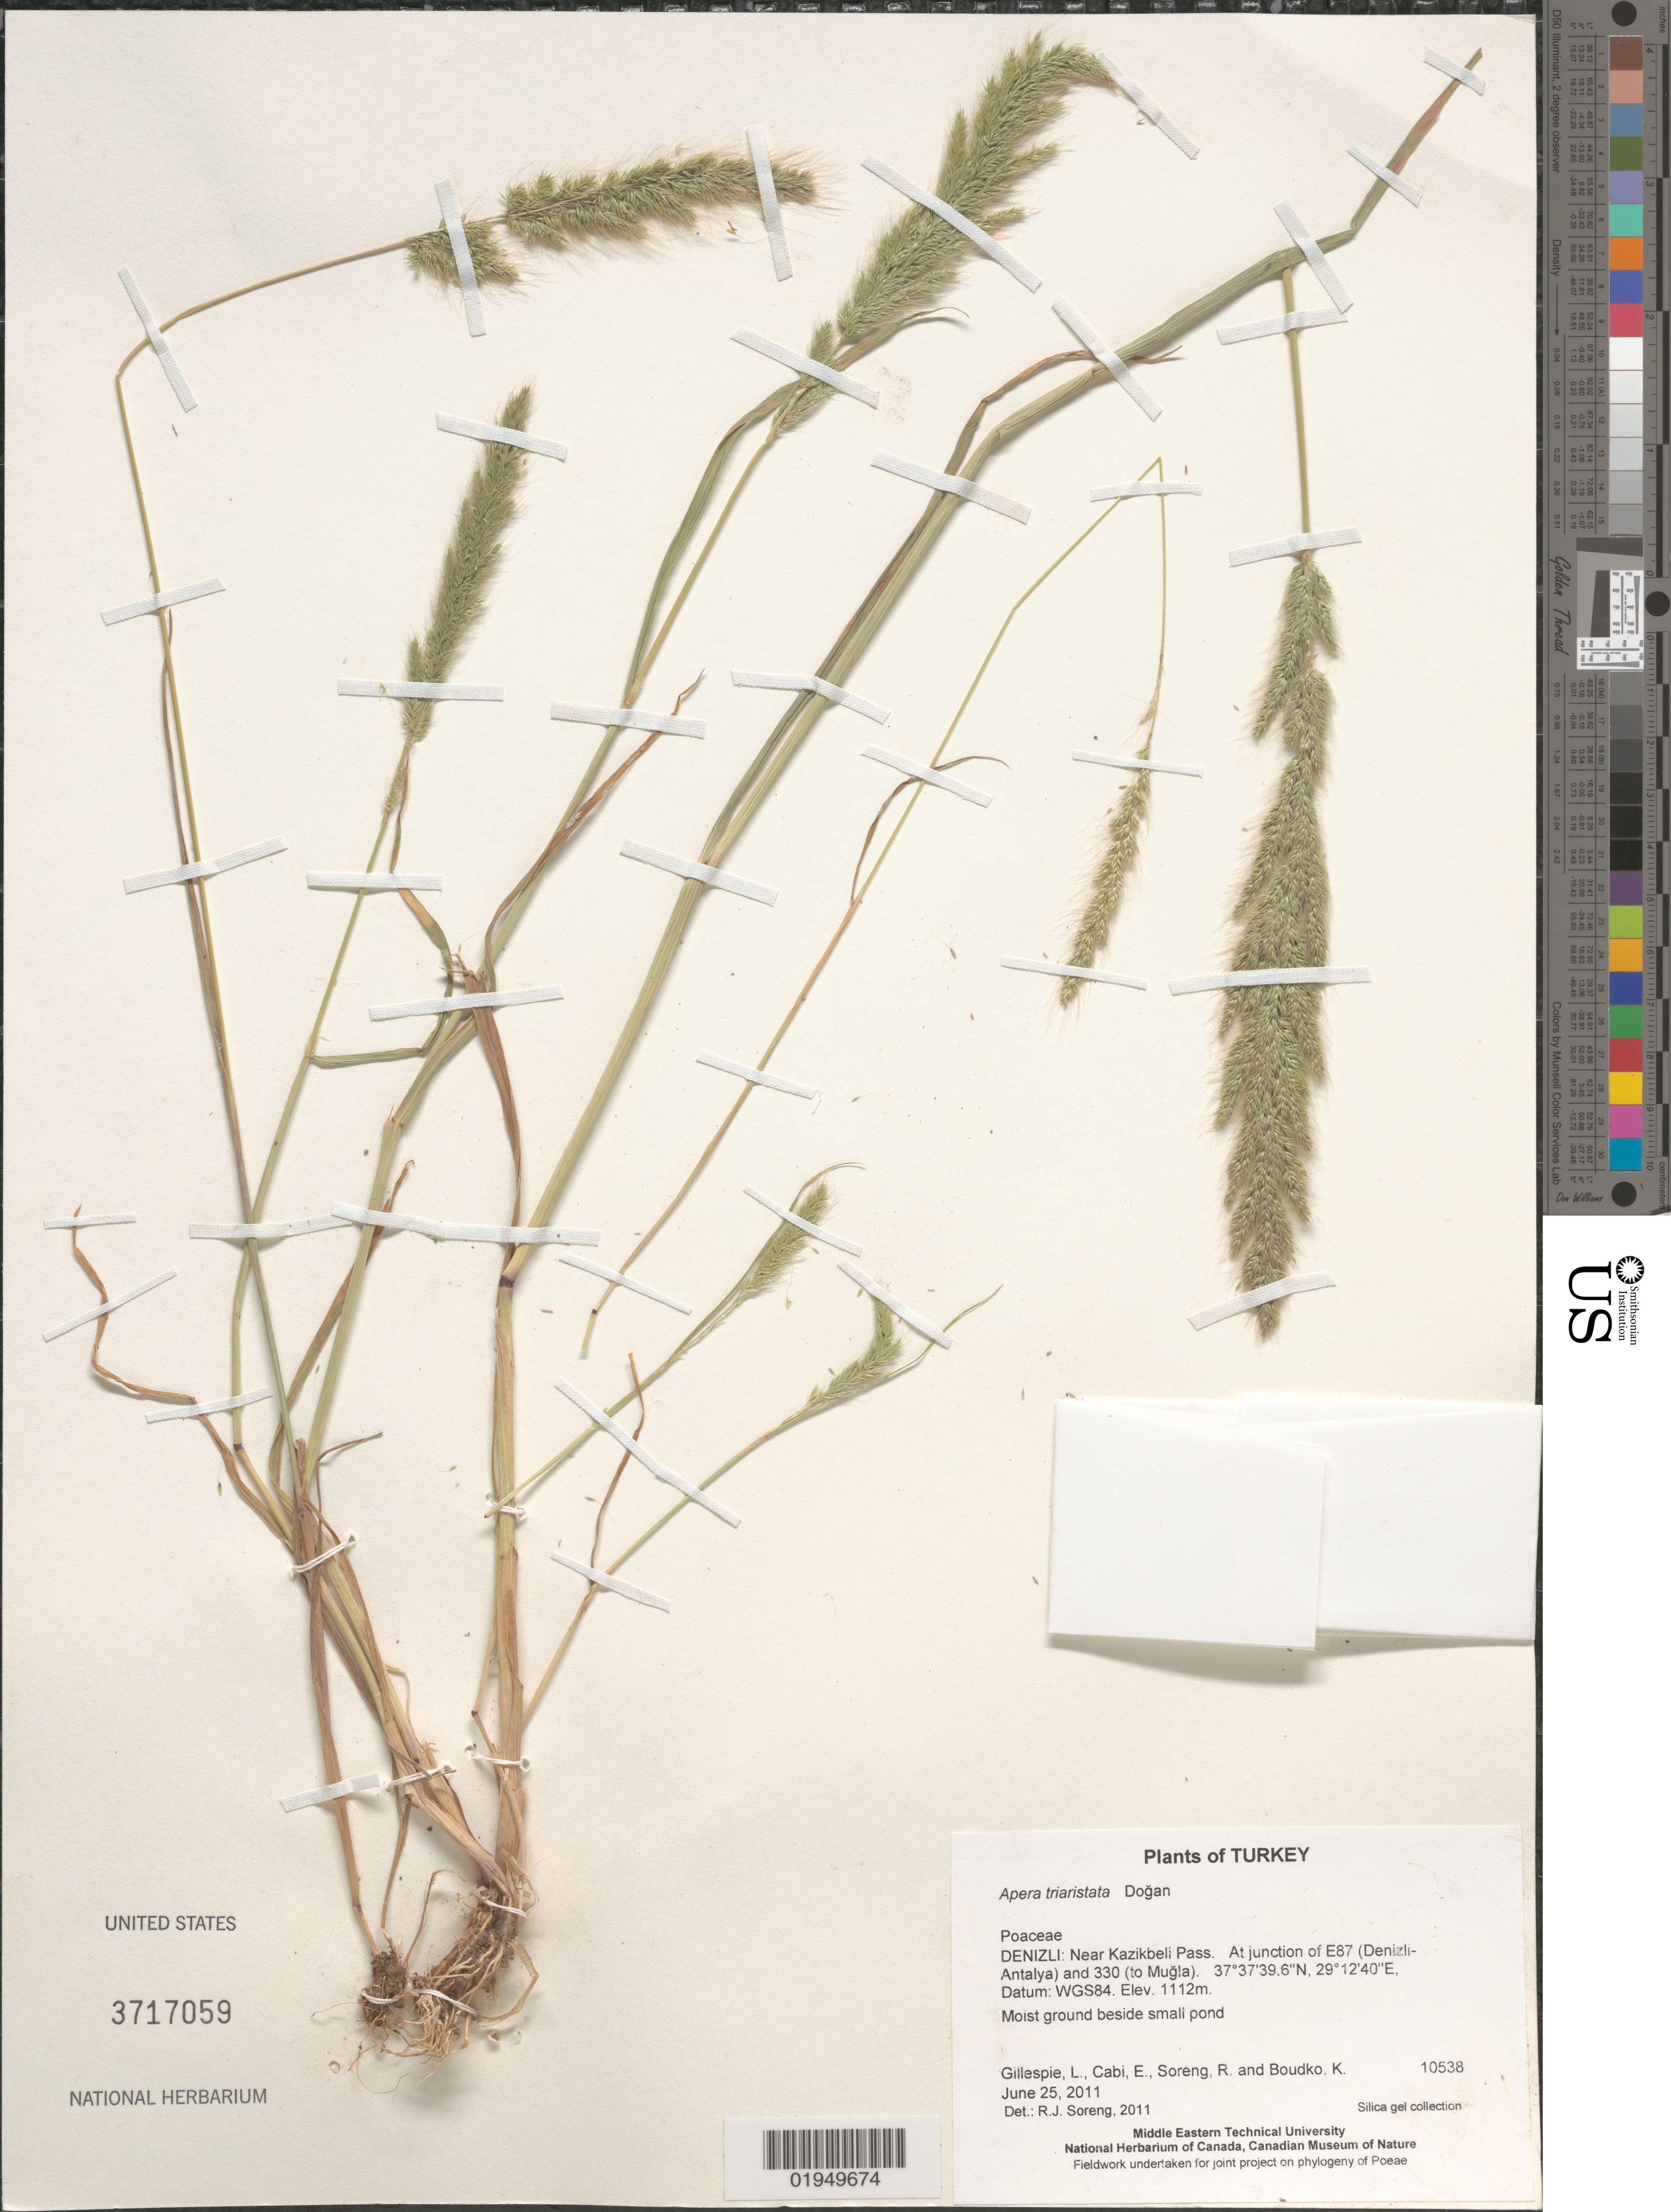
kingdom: Plantae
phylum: Tracheophyta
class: Liliopsida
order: Poales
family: Poaceae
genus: Apera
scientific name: Apera triaristata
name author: Doğan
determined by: Soreng, Robert J., Research Associate (BOT), Smithsonian Institution - National Museum of Natural History (UNITED STATES)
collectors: L. J. Gillespie, E. Cabi, R. J. Soreng & K. Boudko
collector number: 10538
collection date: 2011-06-25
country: Turkey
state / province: Denizli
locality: Near Kazikbeli Pass. At junction of E87 (Denizli-Antalya) and 330 (to Mugla)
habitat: Moist ground beside small pond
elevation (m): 1112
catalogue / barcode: US 3717059